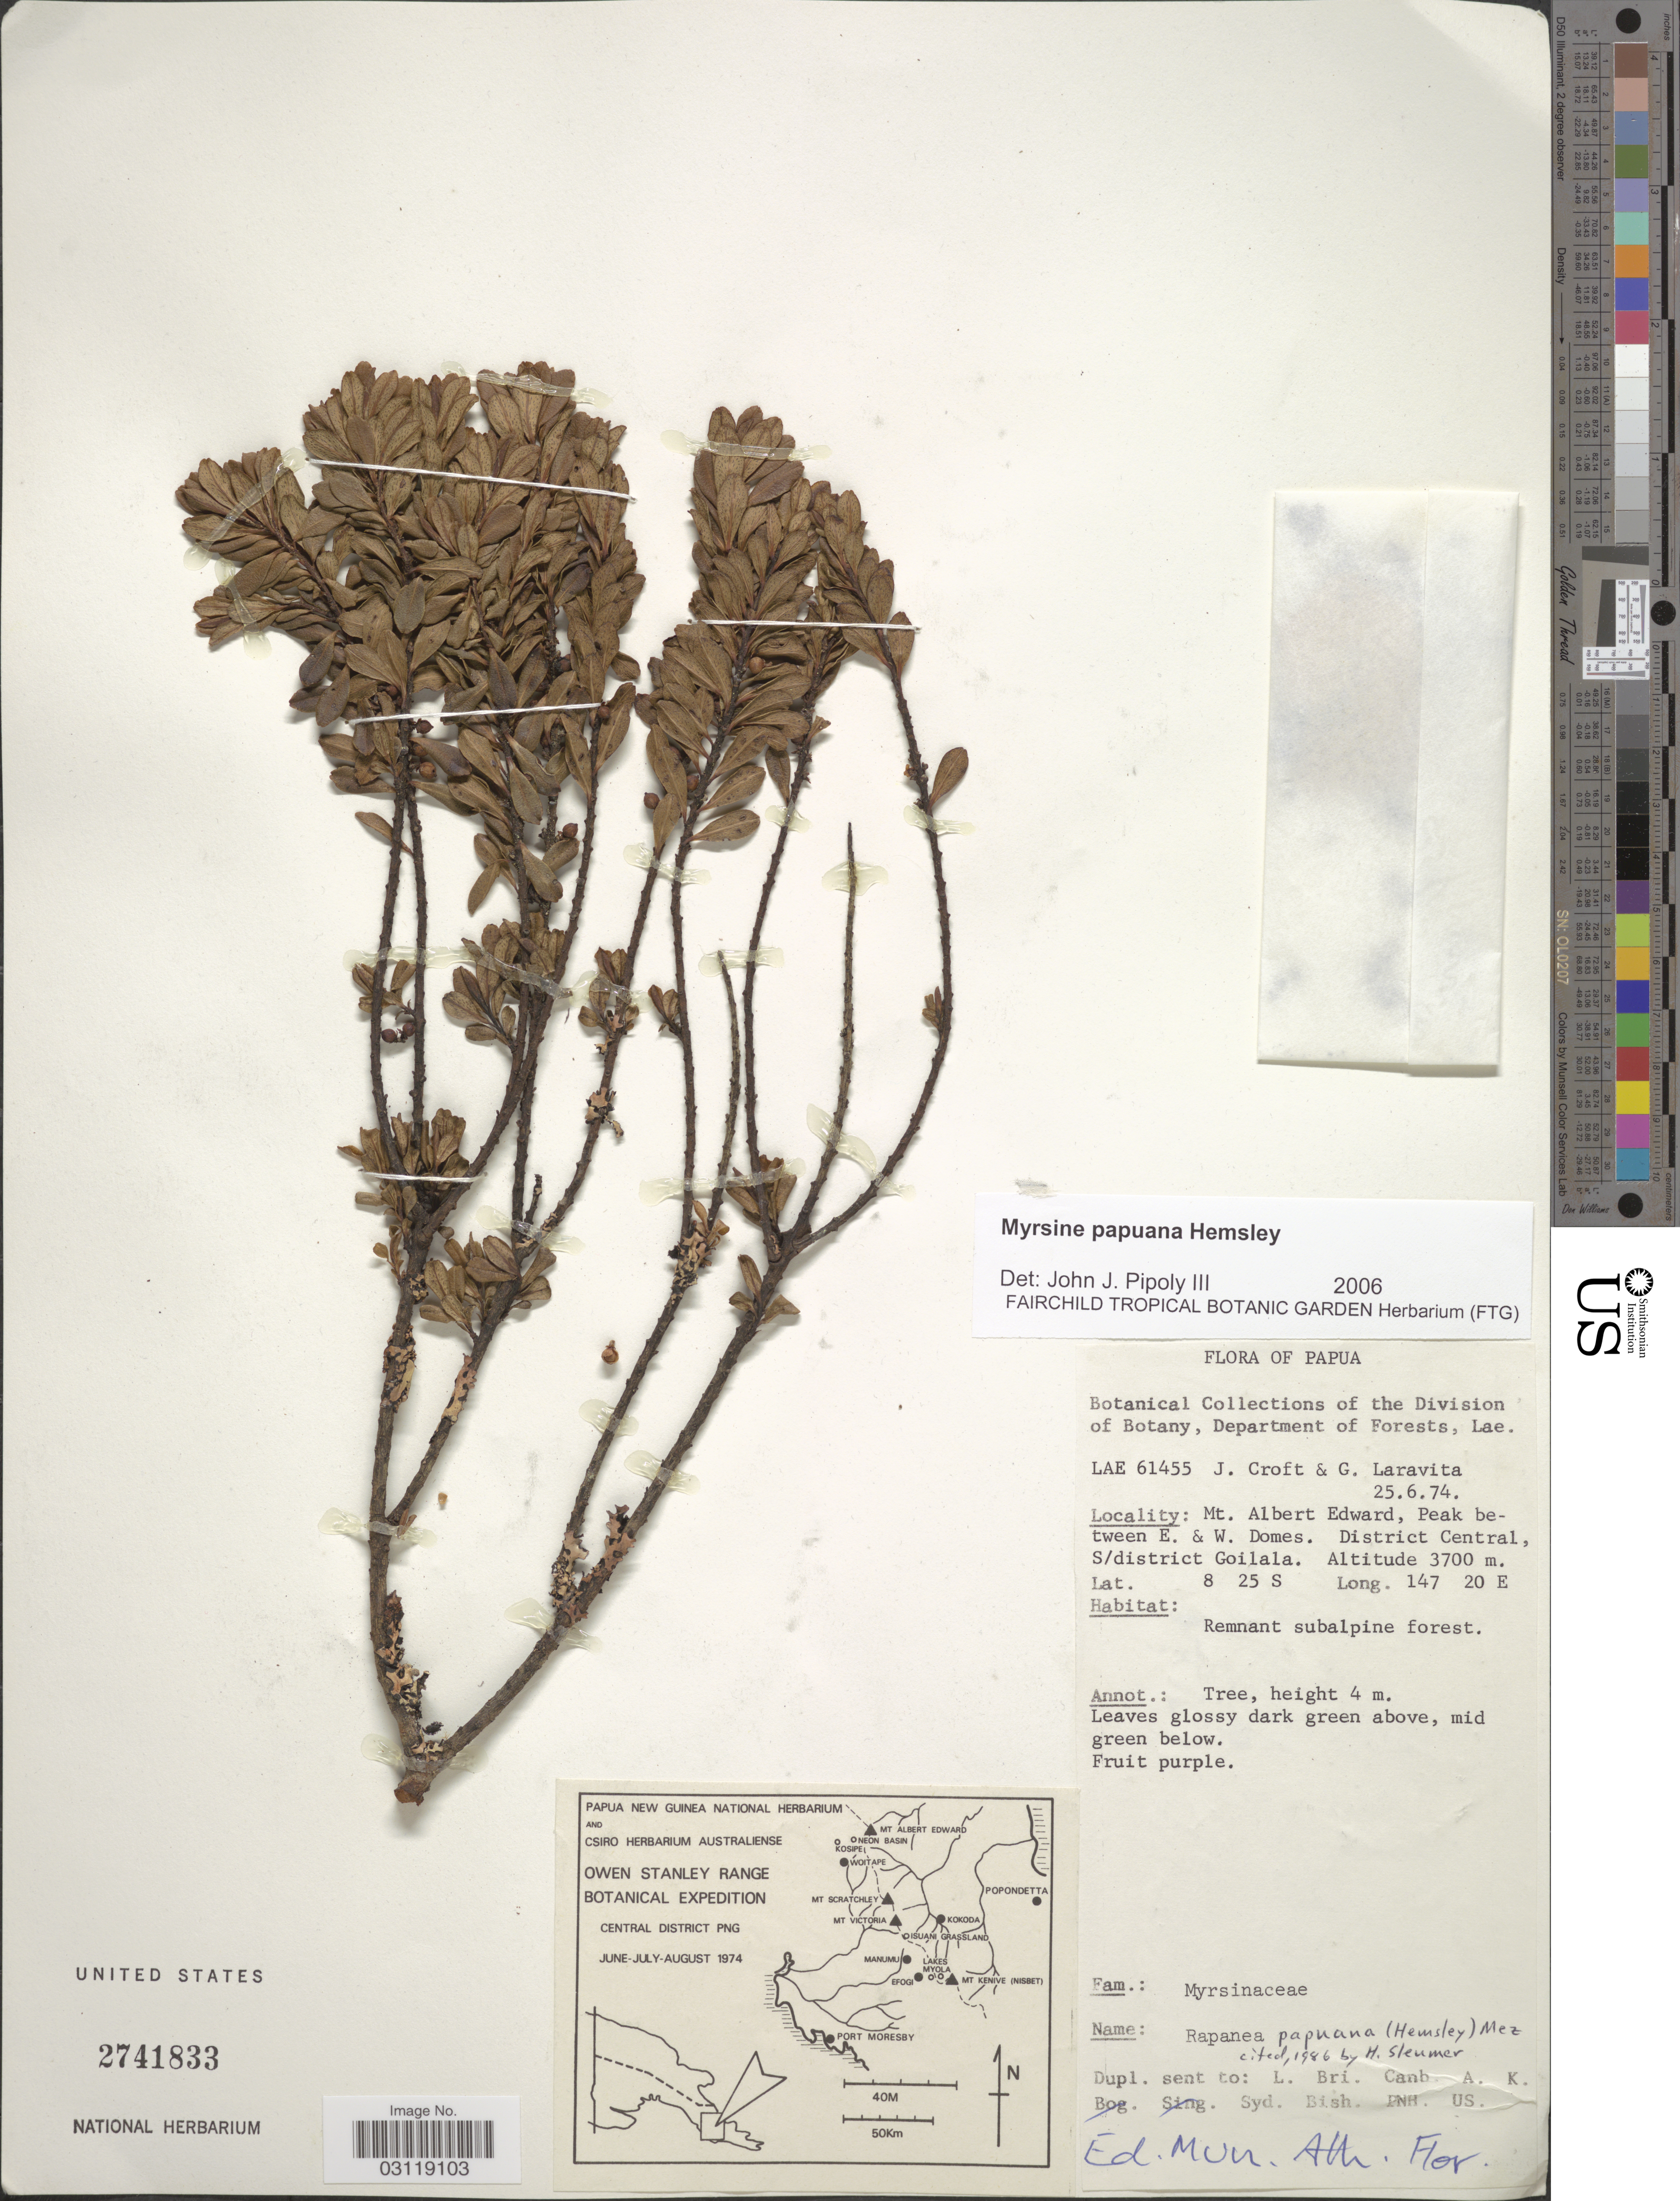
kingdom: Plantae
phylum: Tracheophyta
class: Magnoliopsida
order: Ericales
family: Primulaceae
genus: Rapanea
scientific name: Rapanea papuana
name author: (Hemsl.) Mez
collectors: J. Croft & G. Laravita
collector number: LAE61455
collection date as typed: Transcribed d/m/y: 25/6/74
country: Papua New Guinea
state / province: Central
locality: Papua. Mt. Albert Edward, Peak between E. & W. Domes. S/district Goilala.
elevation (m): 3700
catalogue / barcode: US 2741833